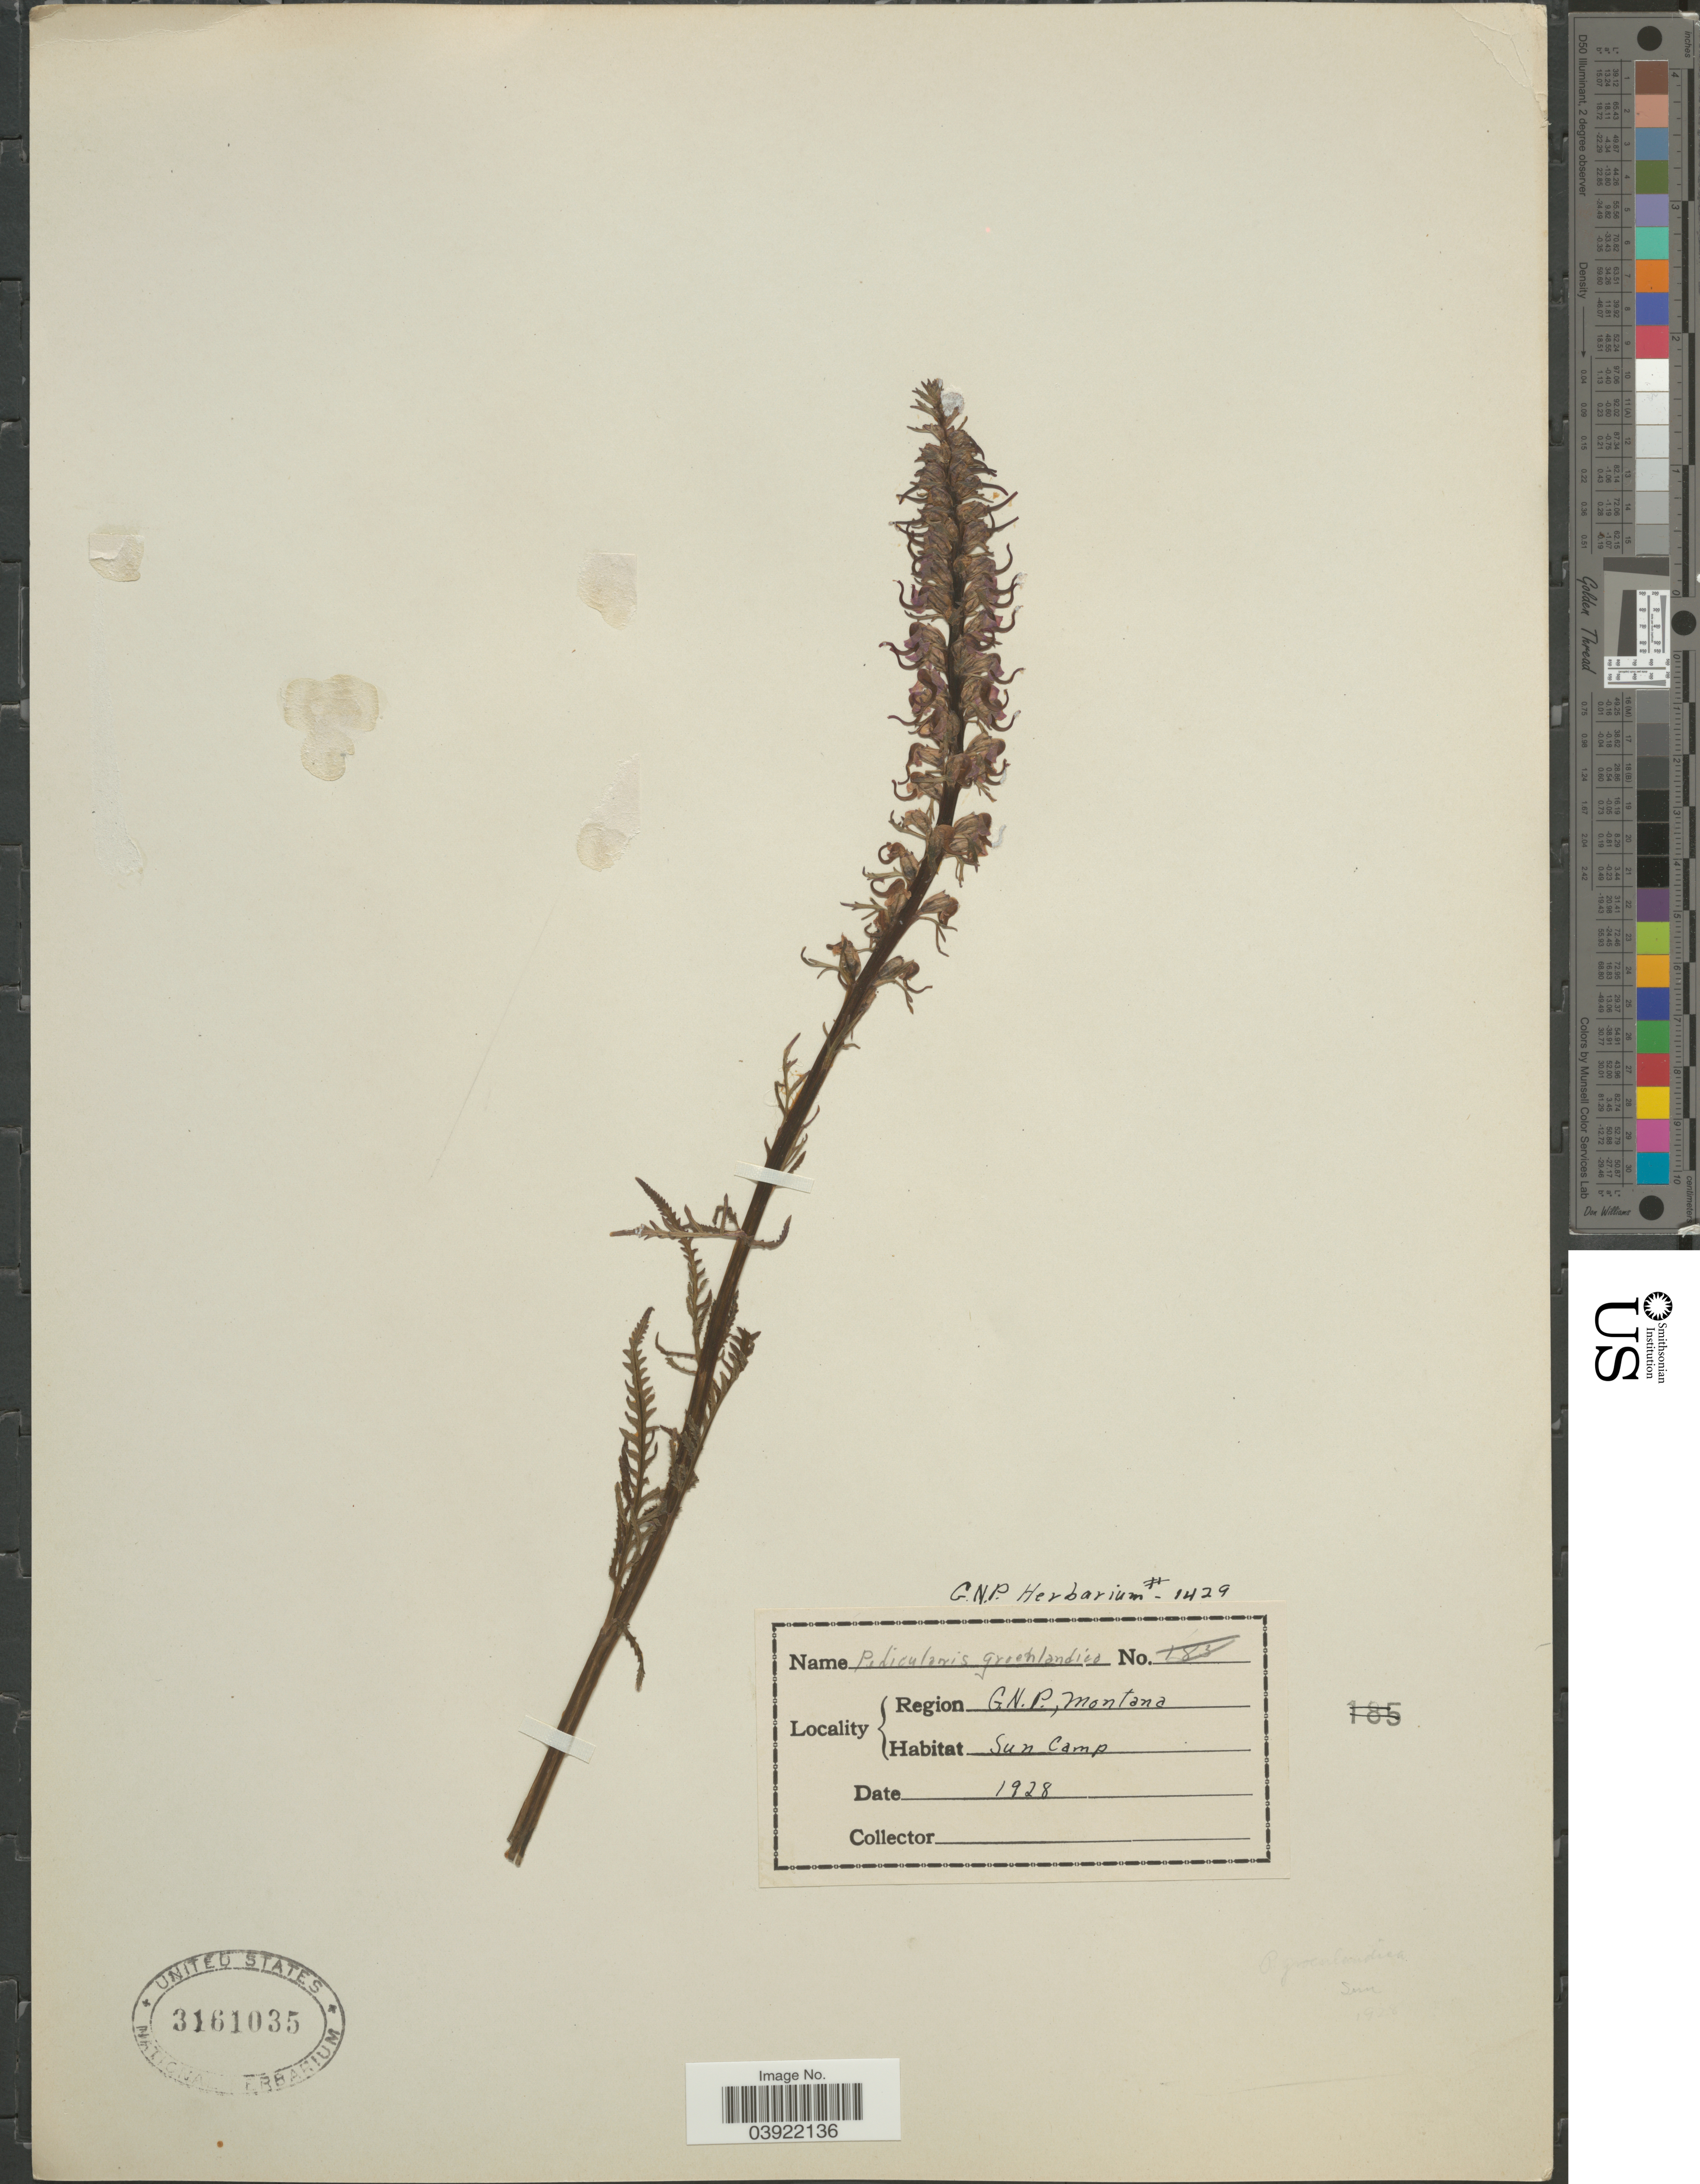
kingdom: Plantae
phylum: Tracheophyta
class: Magnoliopsida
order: Lamiales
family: Orobanchaceae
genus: Pedicularis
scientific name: Pedicularis groenlandica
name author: Retz.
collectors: ex herb. G. N. P.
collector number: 1429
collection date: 1928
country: United States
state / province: Montana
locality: Region G.N.P. Sun Camp.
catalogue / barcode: US 3161035